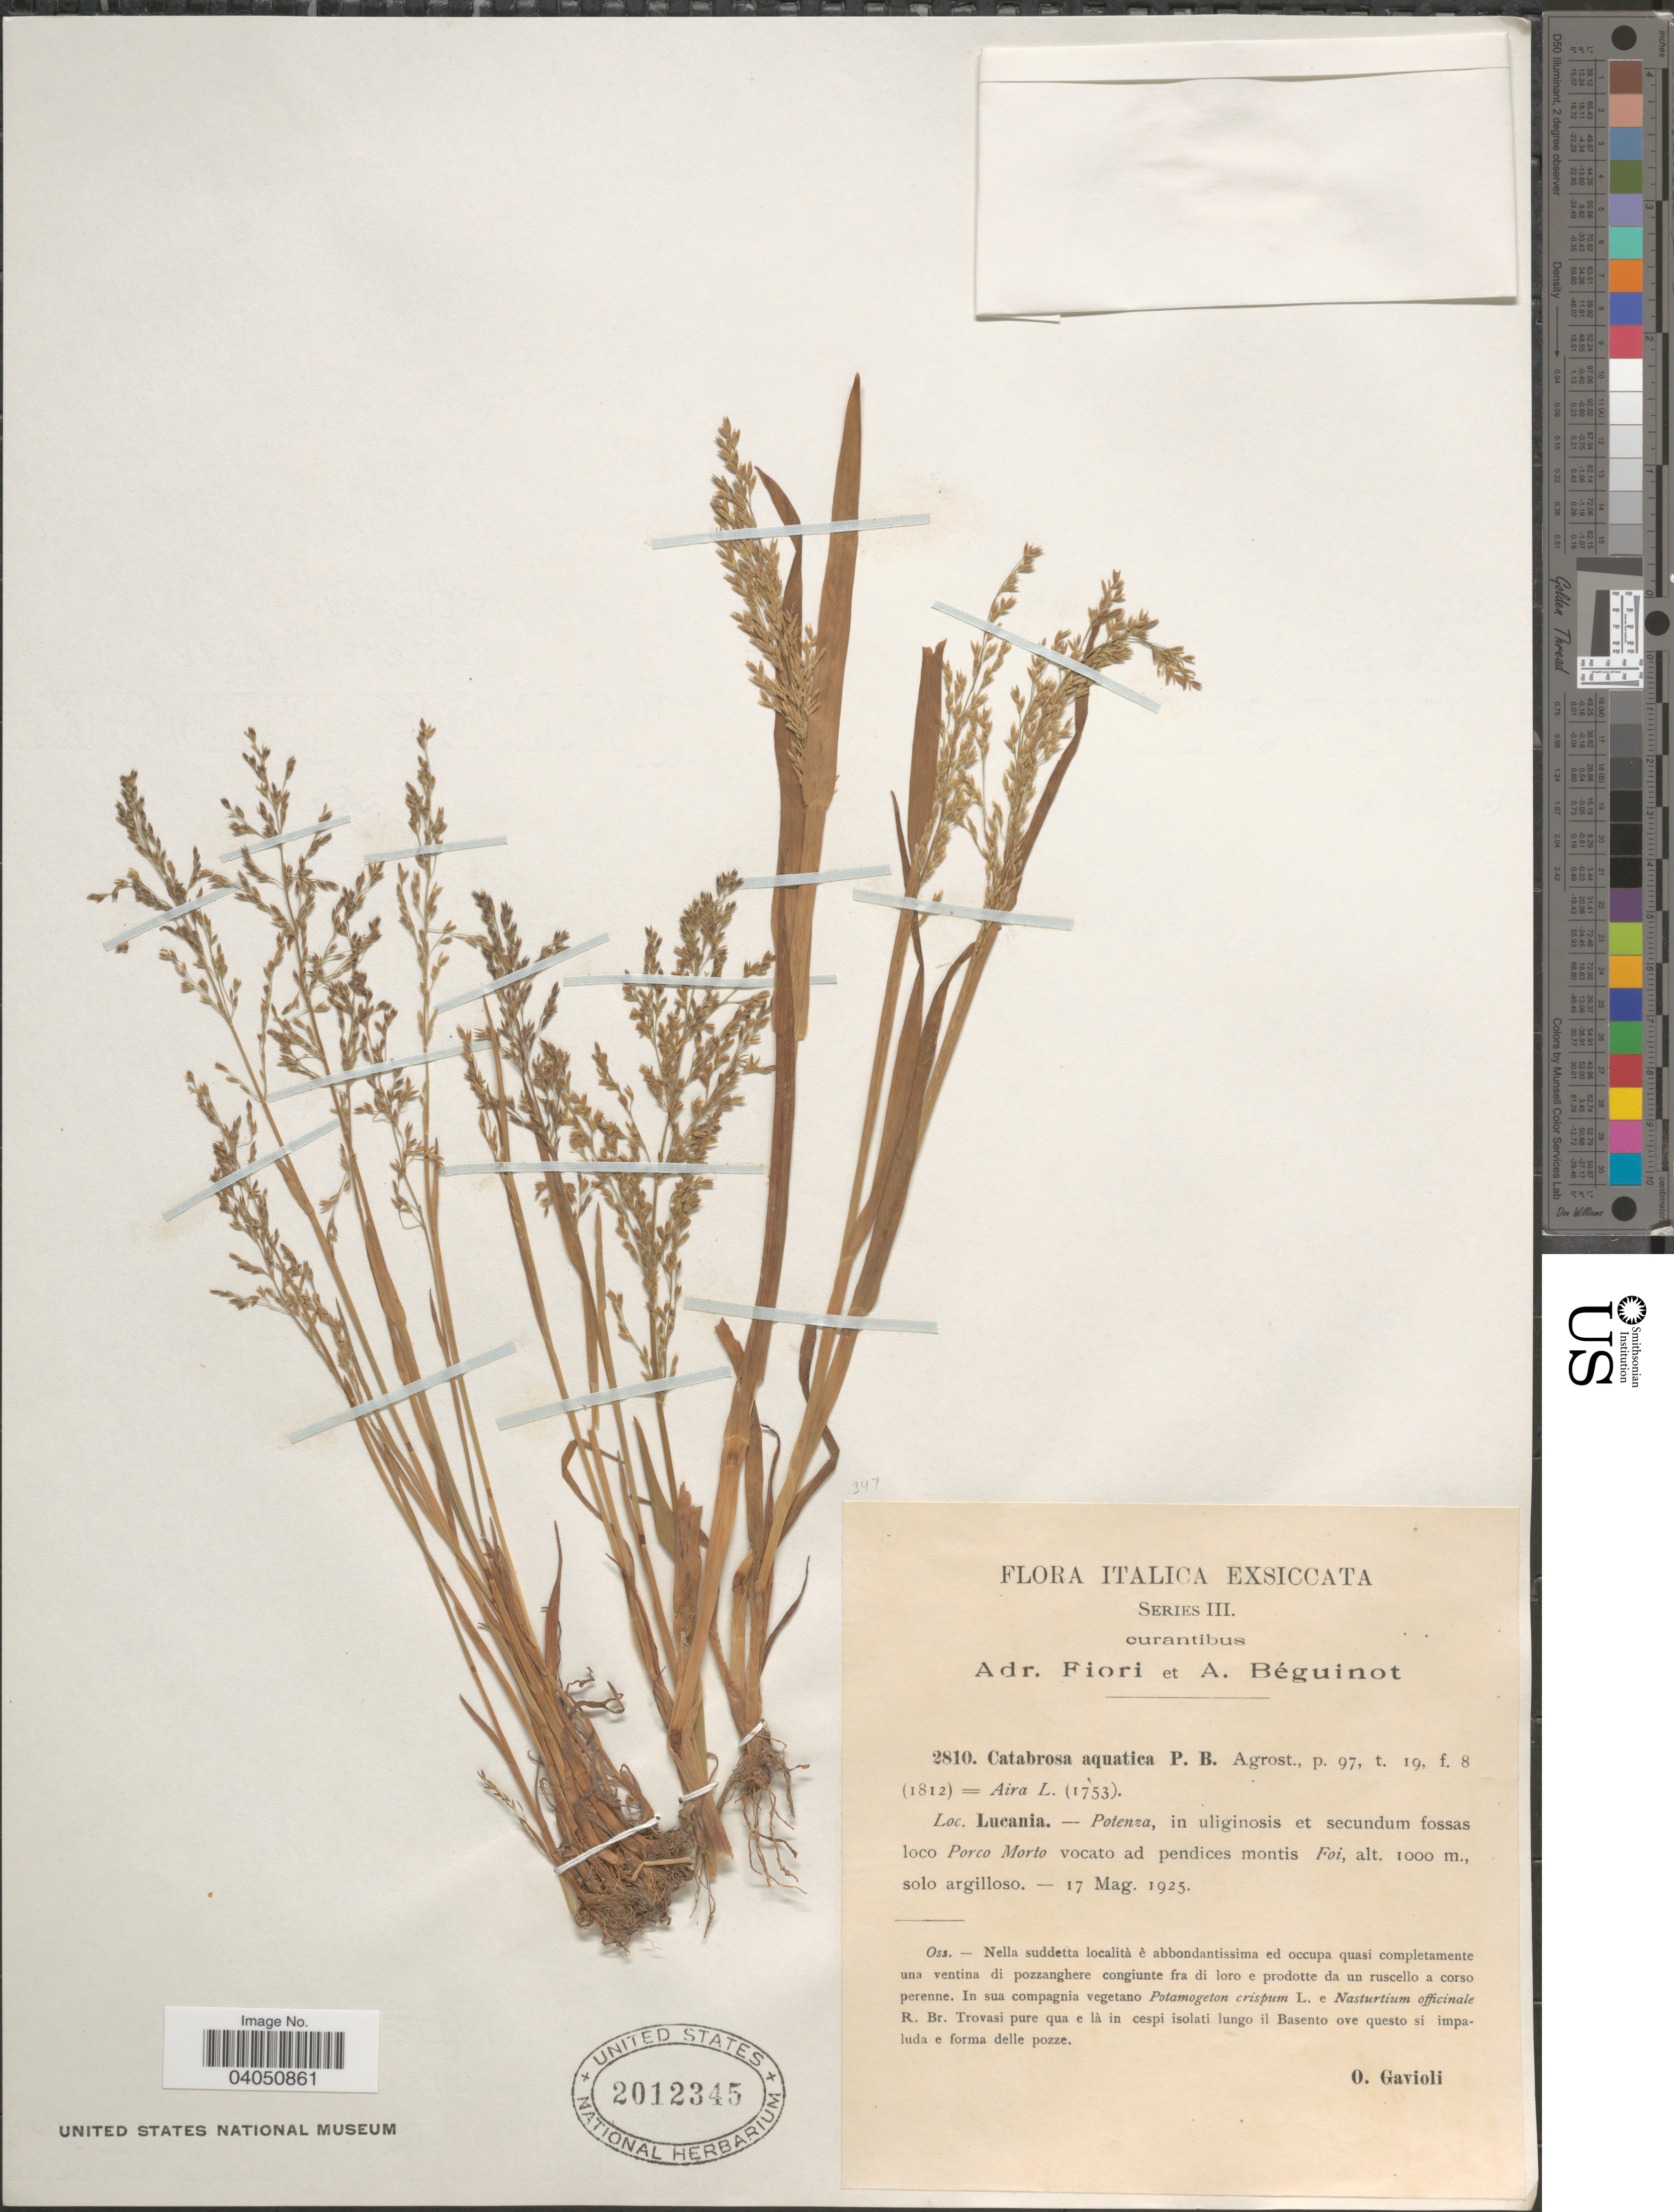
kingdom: Plantae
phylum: Tracheophyta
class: Liliopsida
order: Poales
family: Poaceae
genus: Catabrosa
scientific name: Catabrosa aquatica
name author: (L.) P. Beauv.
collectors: O. Gavioli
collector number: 2810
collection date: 1925-05-17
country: Italy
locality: Italica. Lucania. Potenza, in uliginosis et secundum fossas loco Porco Morto vocato ad pendices montis Foi.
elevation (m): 1000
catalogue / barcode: US 2012345